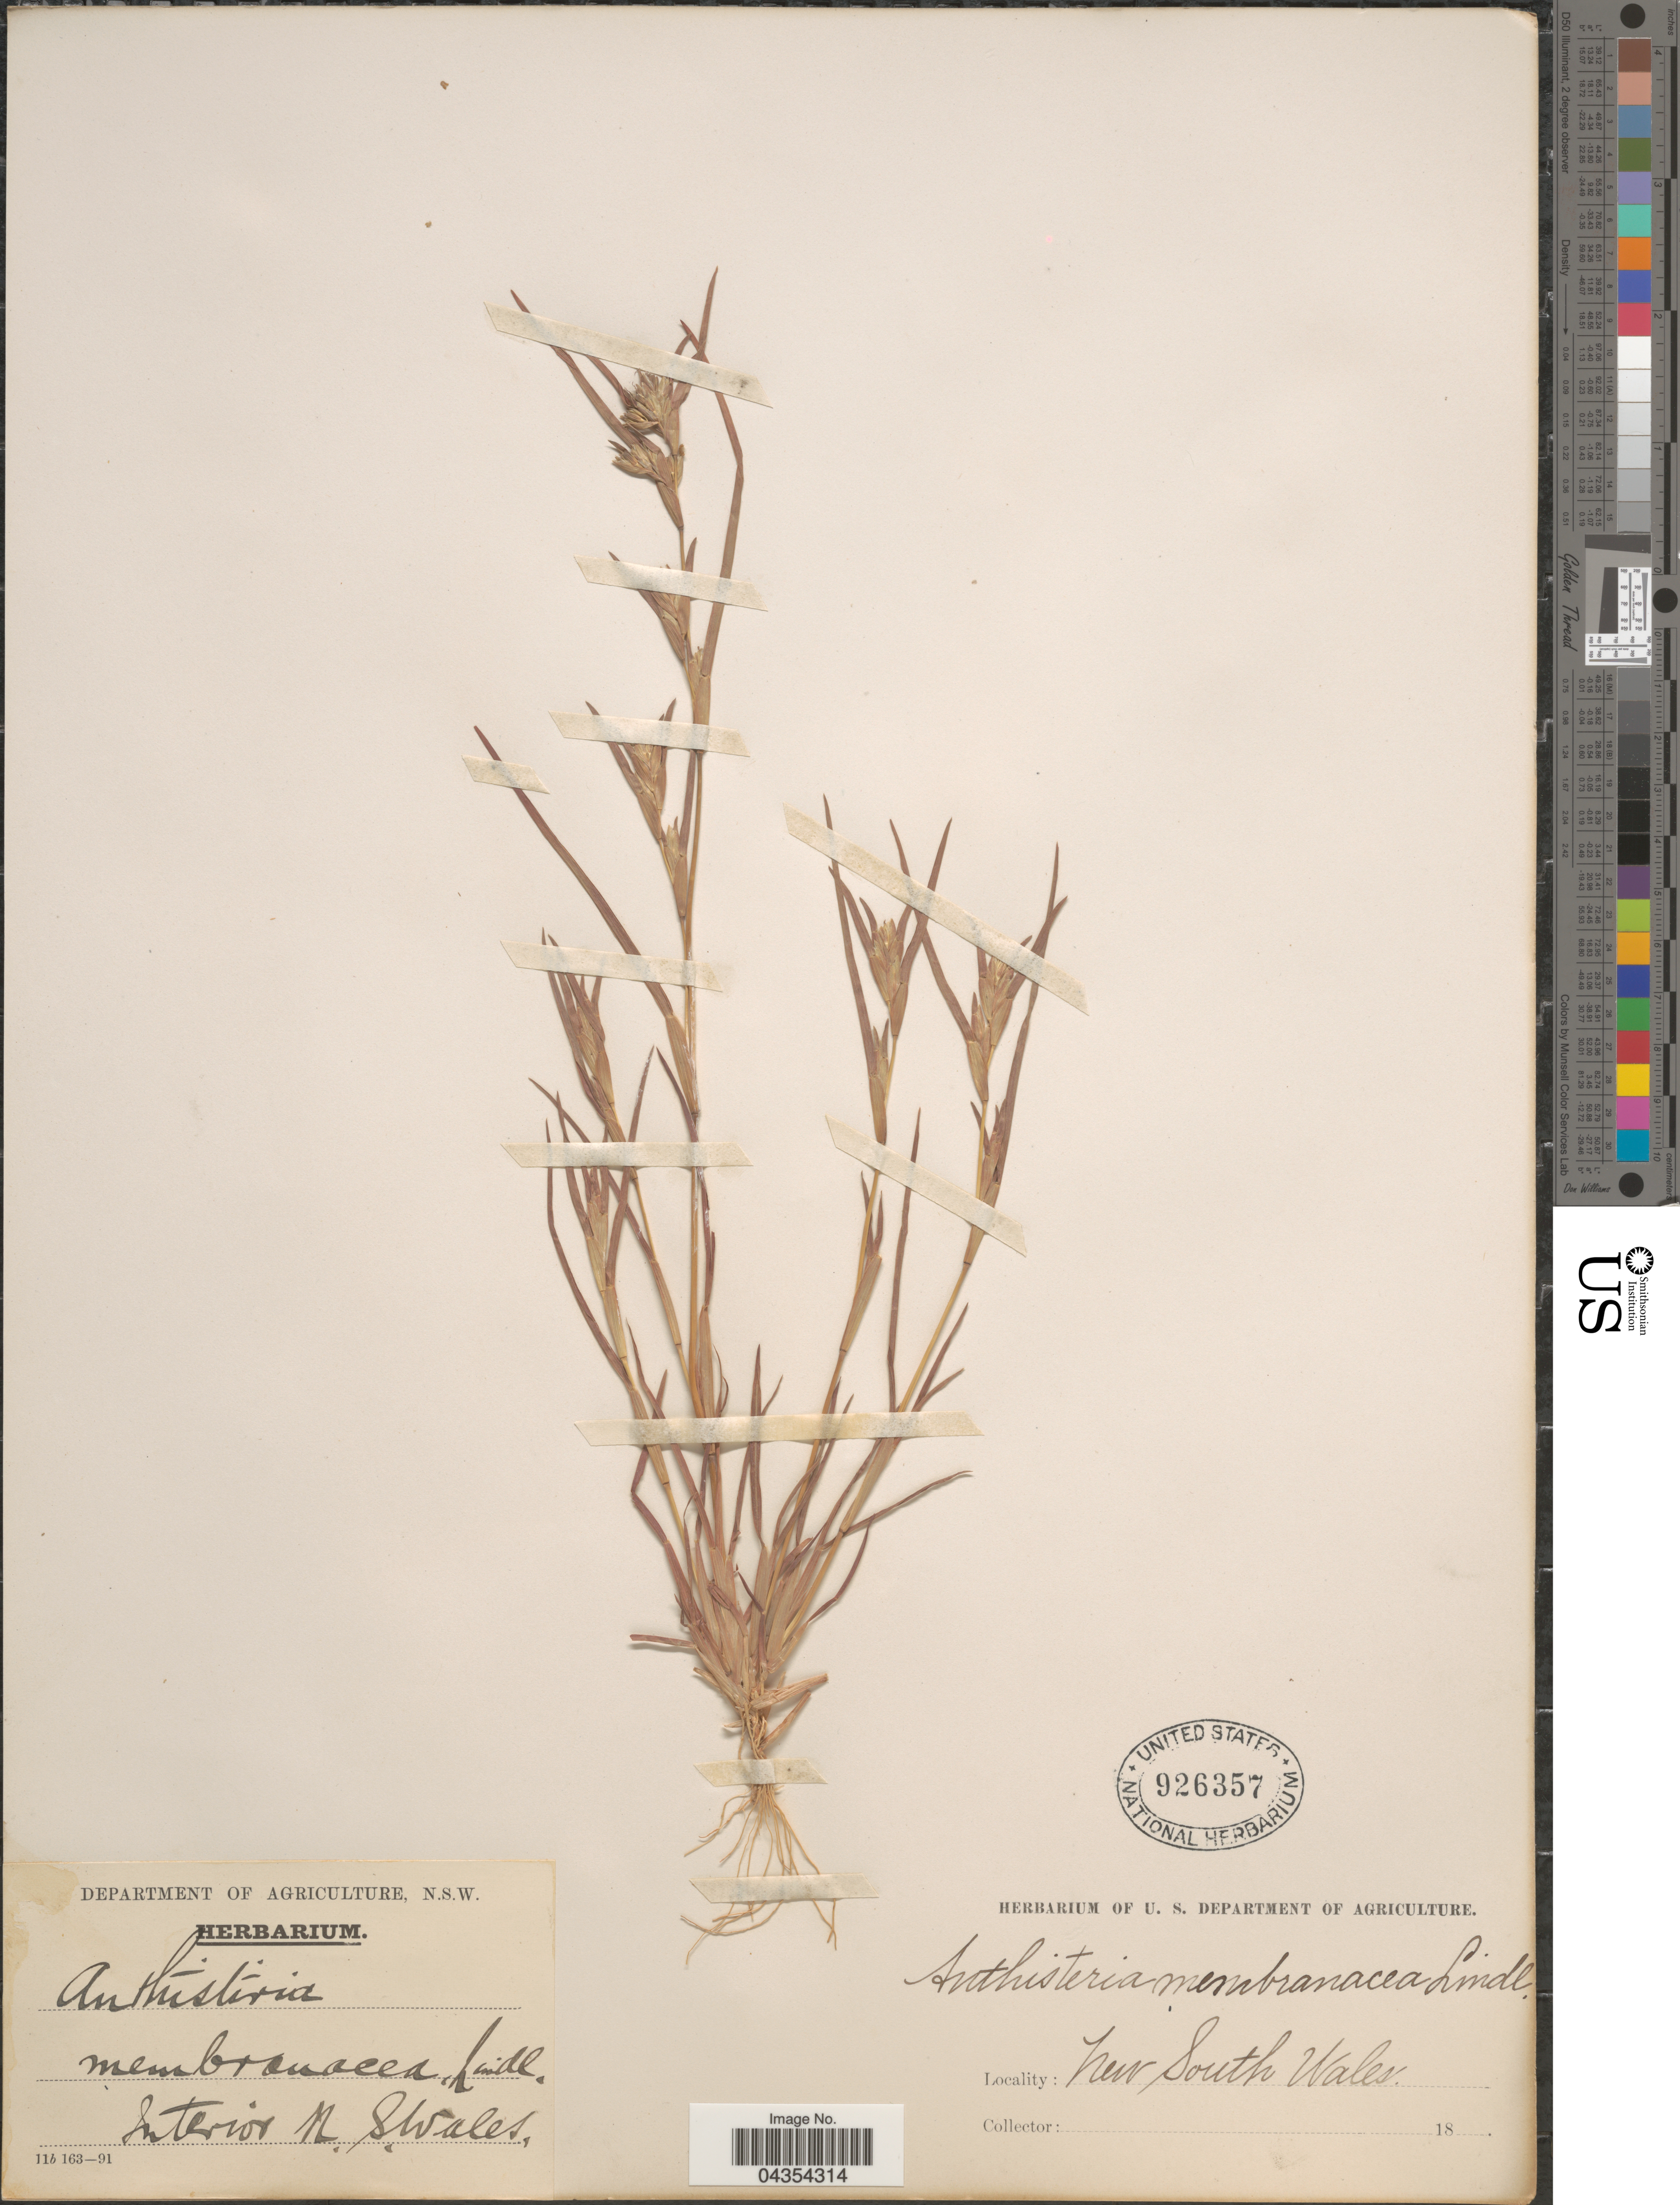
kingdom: Plantae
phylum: Tracheophyta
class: Liliopsida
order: Poales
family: Poaceae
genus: Iseilema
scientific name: Iseilema membranaceum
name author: (Lindl.) Domin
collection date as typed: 18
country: Australia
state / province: New South Wales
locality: Interior N.S.Wales.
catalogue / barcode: US 926357